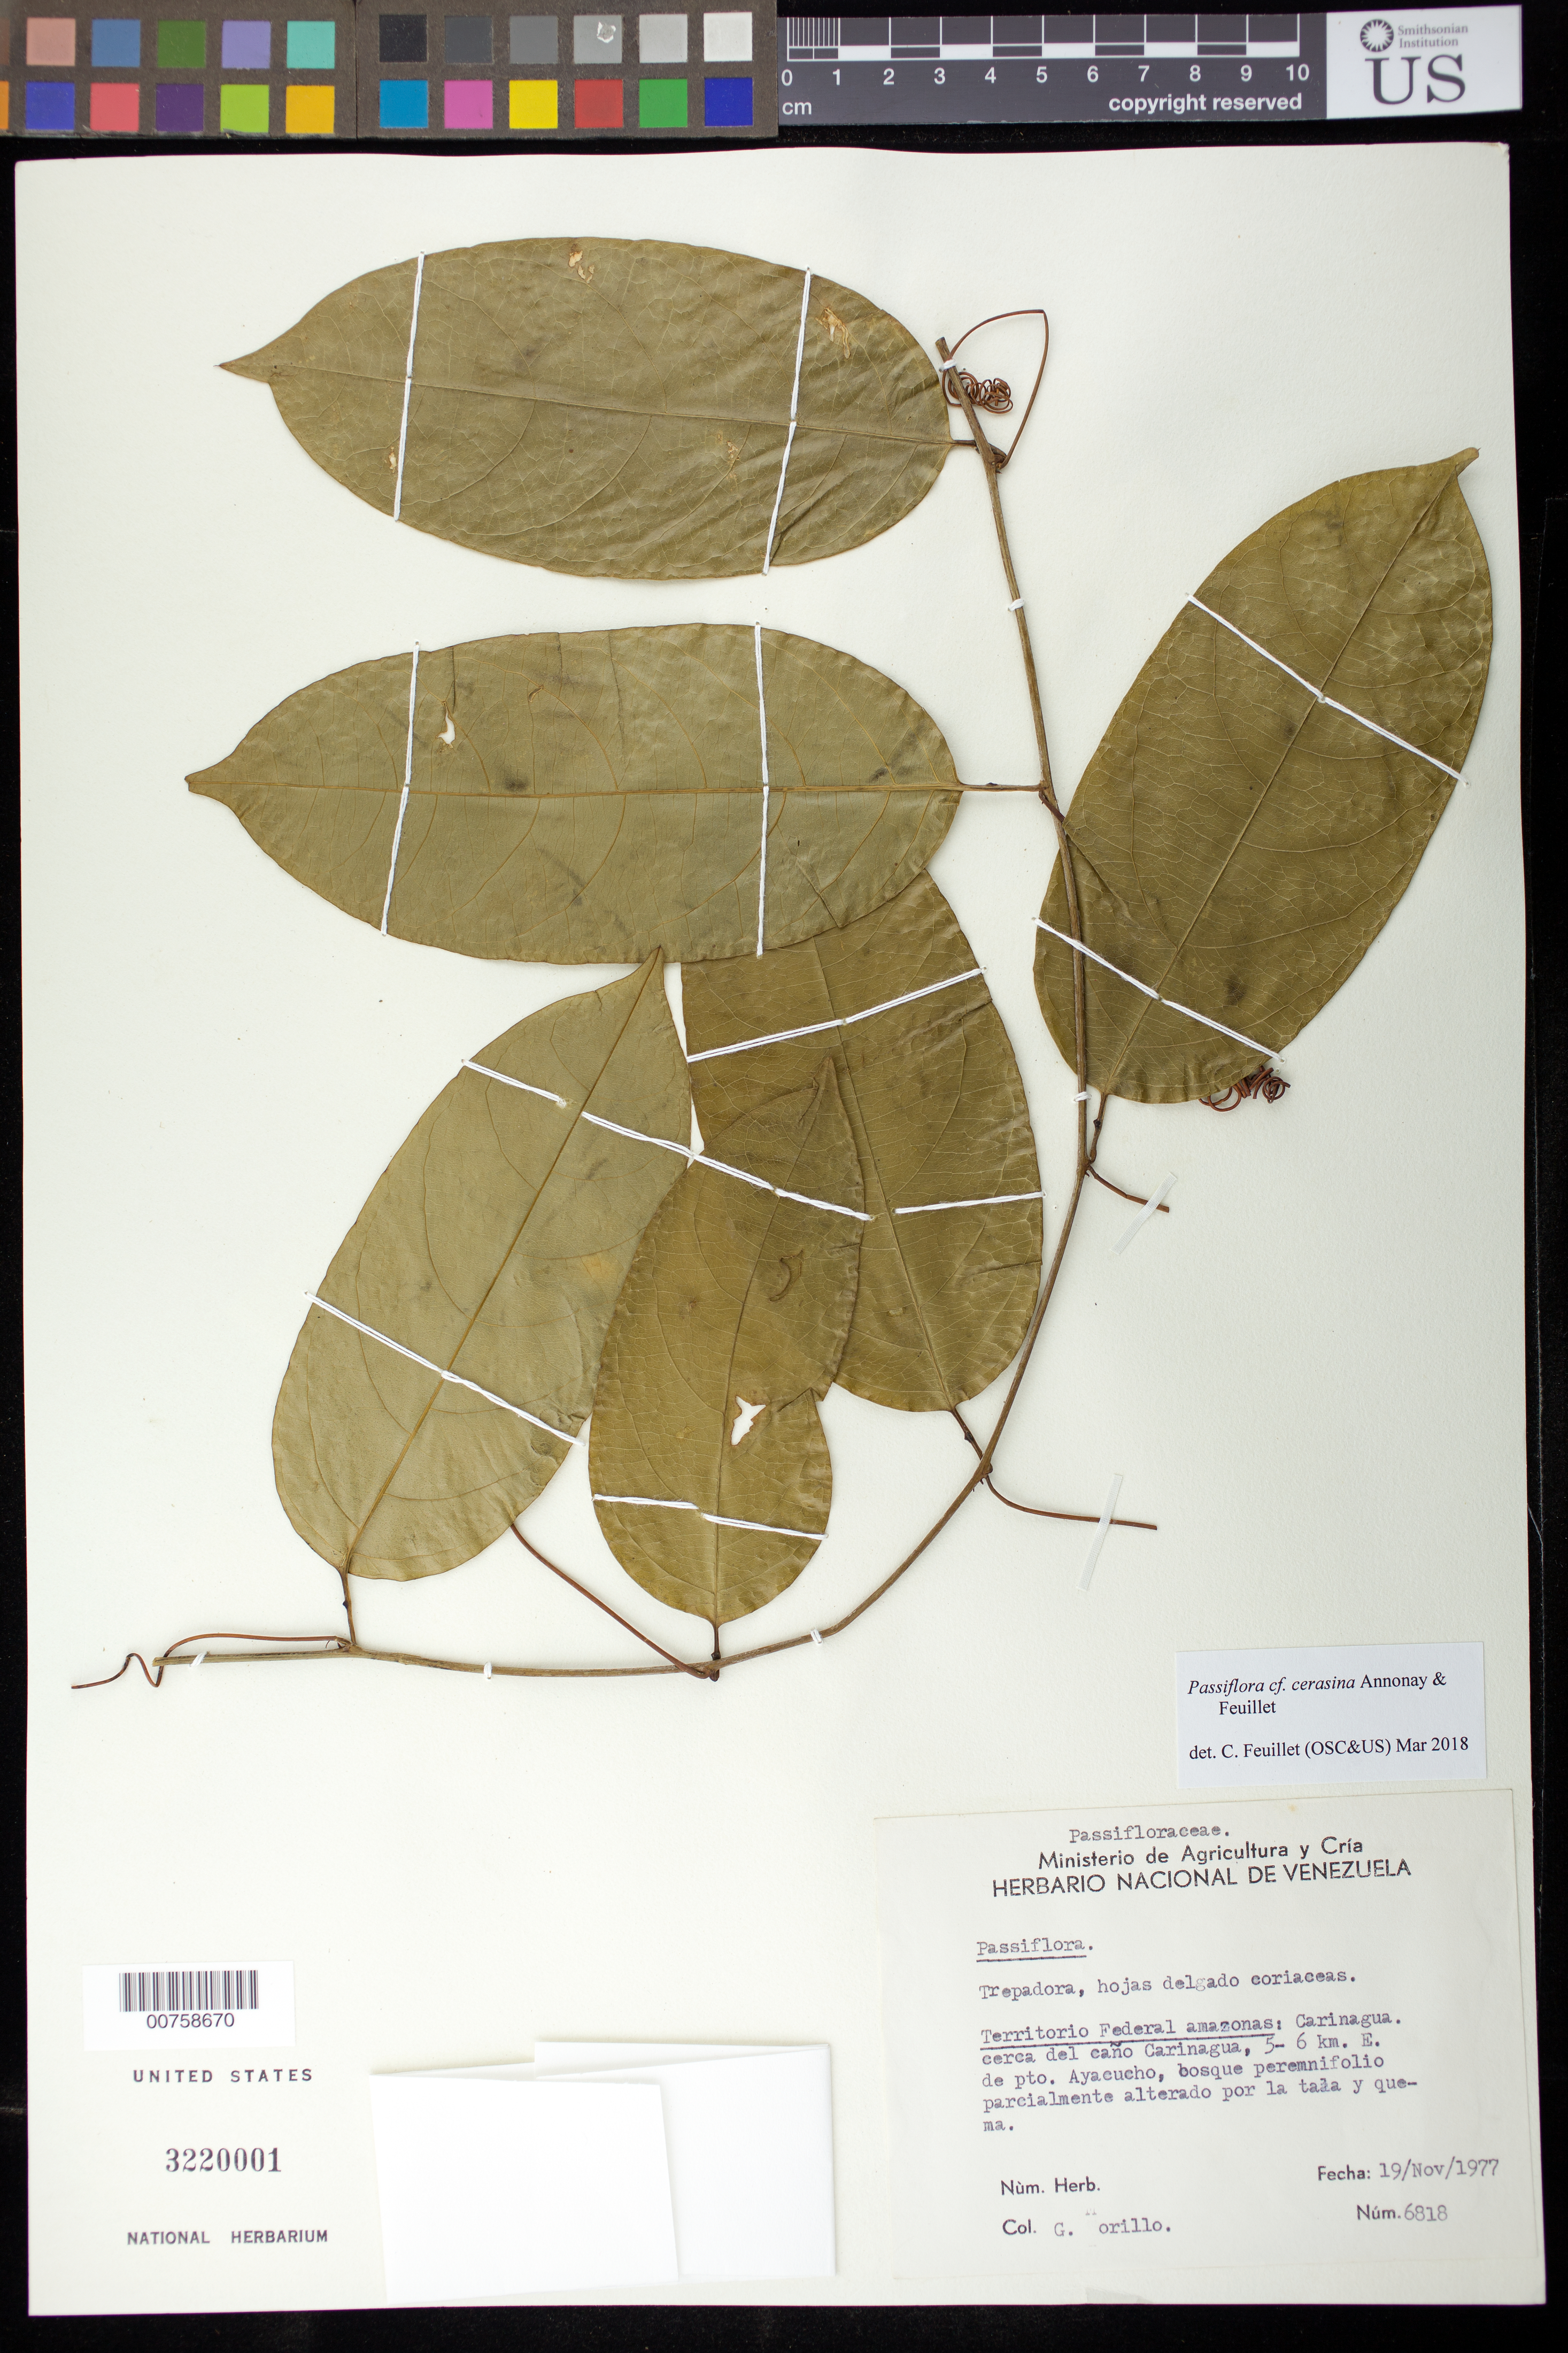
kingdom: Plantae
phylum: Tracheophyta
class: Magnoliopsida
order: Malpighiales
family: Passifloraceae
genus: Passiflora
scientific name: Passiflora sp.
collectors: G. Morillo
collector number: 6818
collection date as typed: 19-Nov-77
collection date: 1977-11-19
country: Venezuela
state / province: Amazonas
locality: Carinagua, Caño Carinagua, 5-6 km E of Pto. Ayacucho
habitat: Bosque peremnifolio parcialmente alterado por la tala y quema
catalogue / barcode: US 3220001